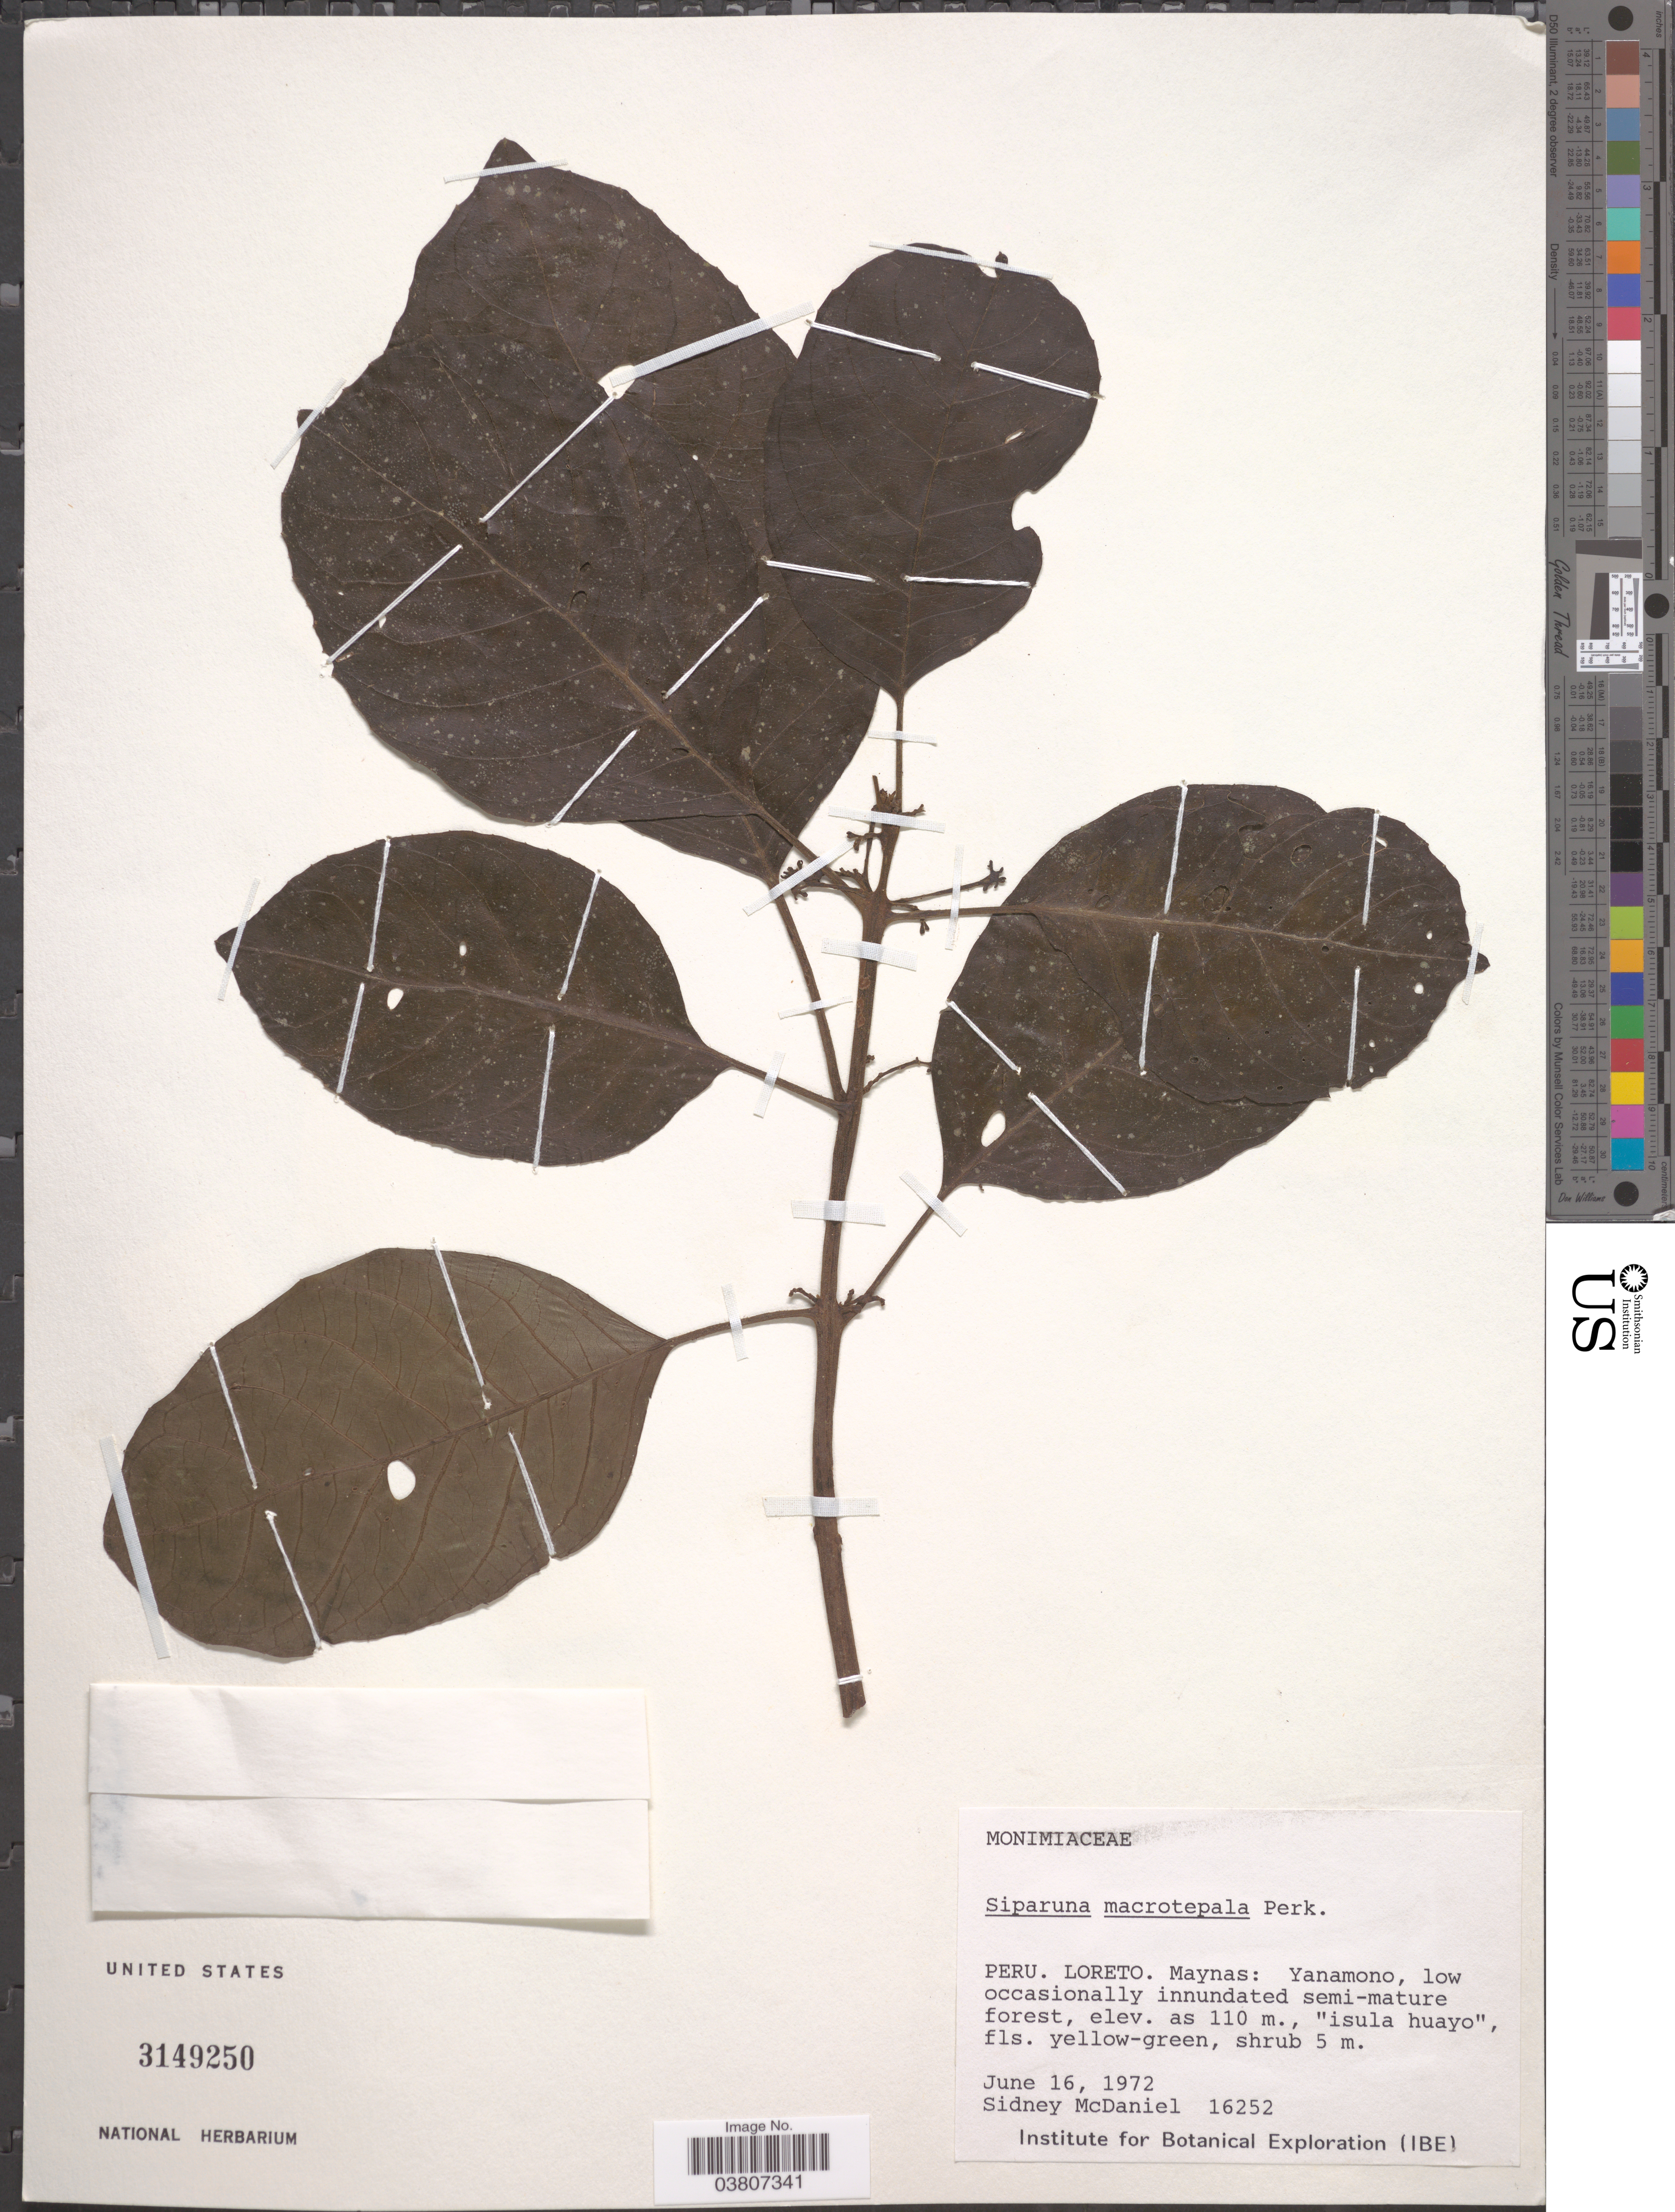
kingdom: Plantae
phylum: Tracheophyta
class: Magnoliopsida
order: Laurales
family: Siparunaceae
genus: Siparuna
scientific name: Siparuna macrotepala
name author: Perkins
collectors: S. McDaniel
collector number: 16252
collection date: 1972-06-16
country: Peru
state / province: Loreto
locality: Maynas.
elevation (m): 110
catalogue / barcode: US 3149250